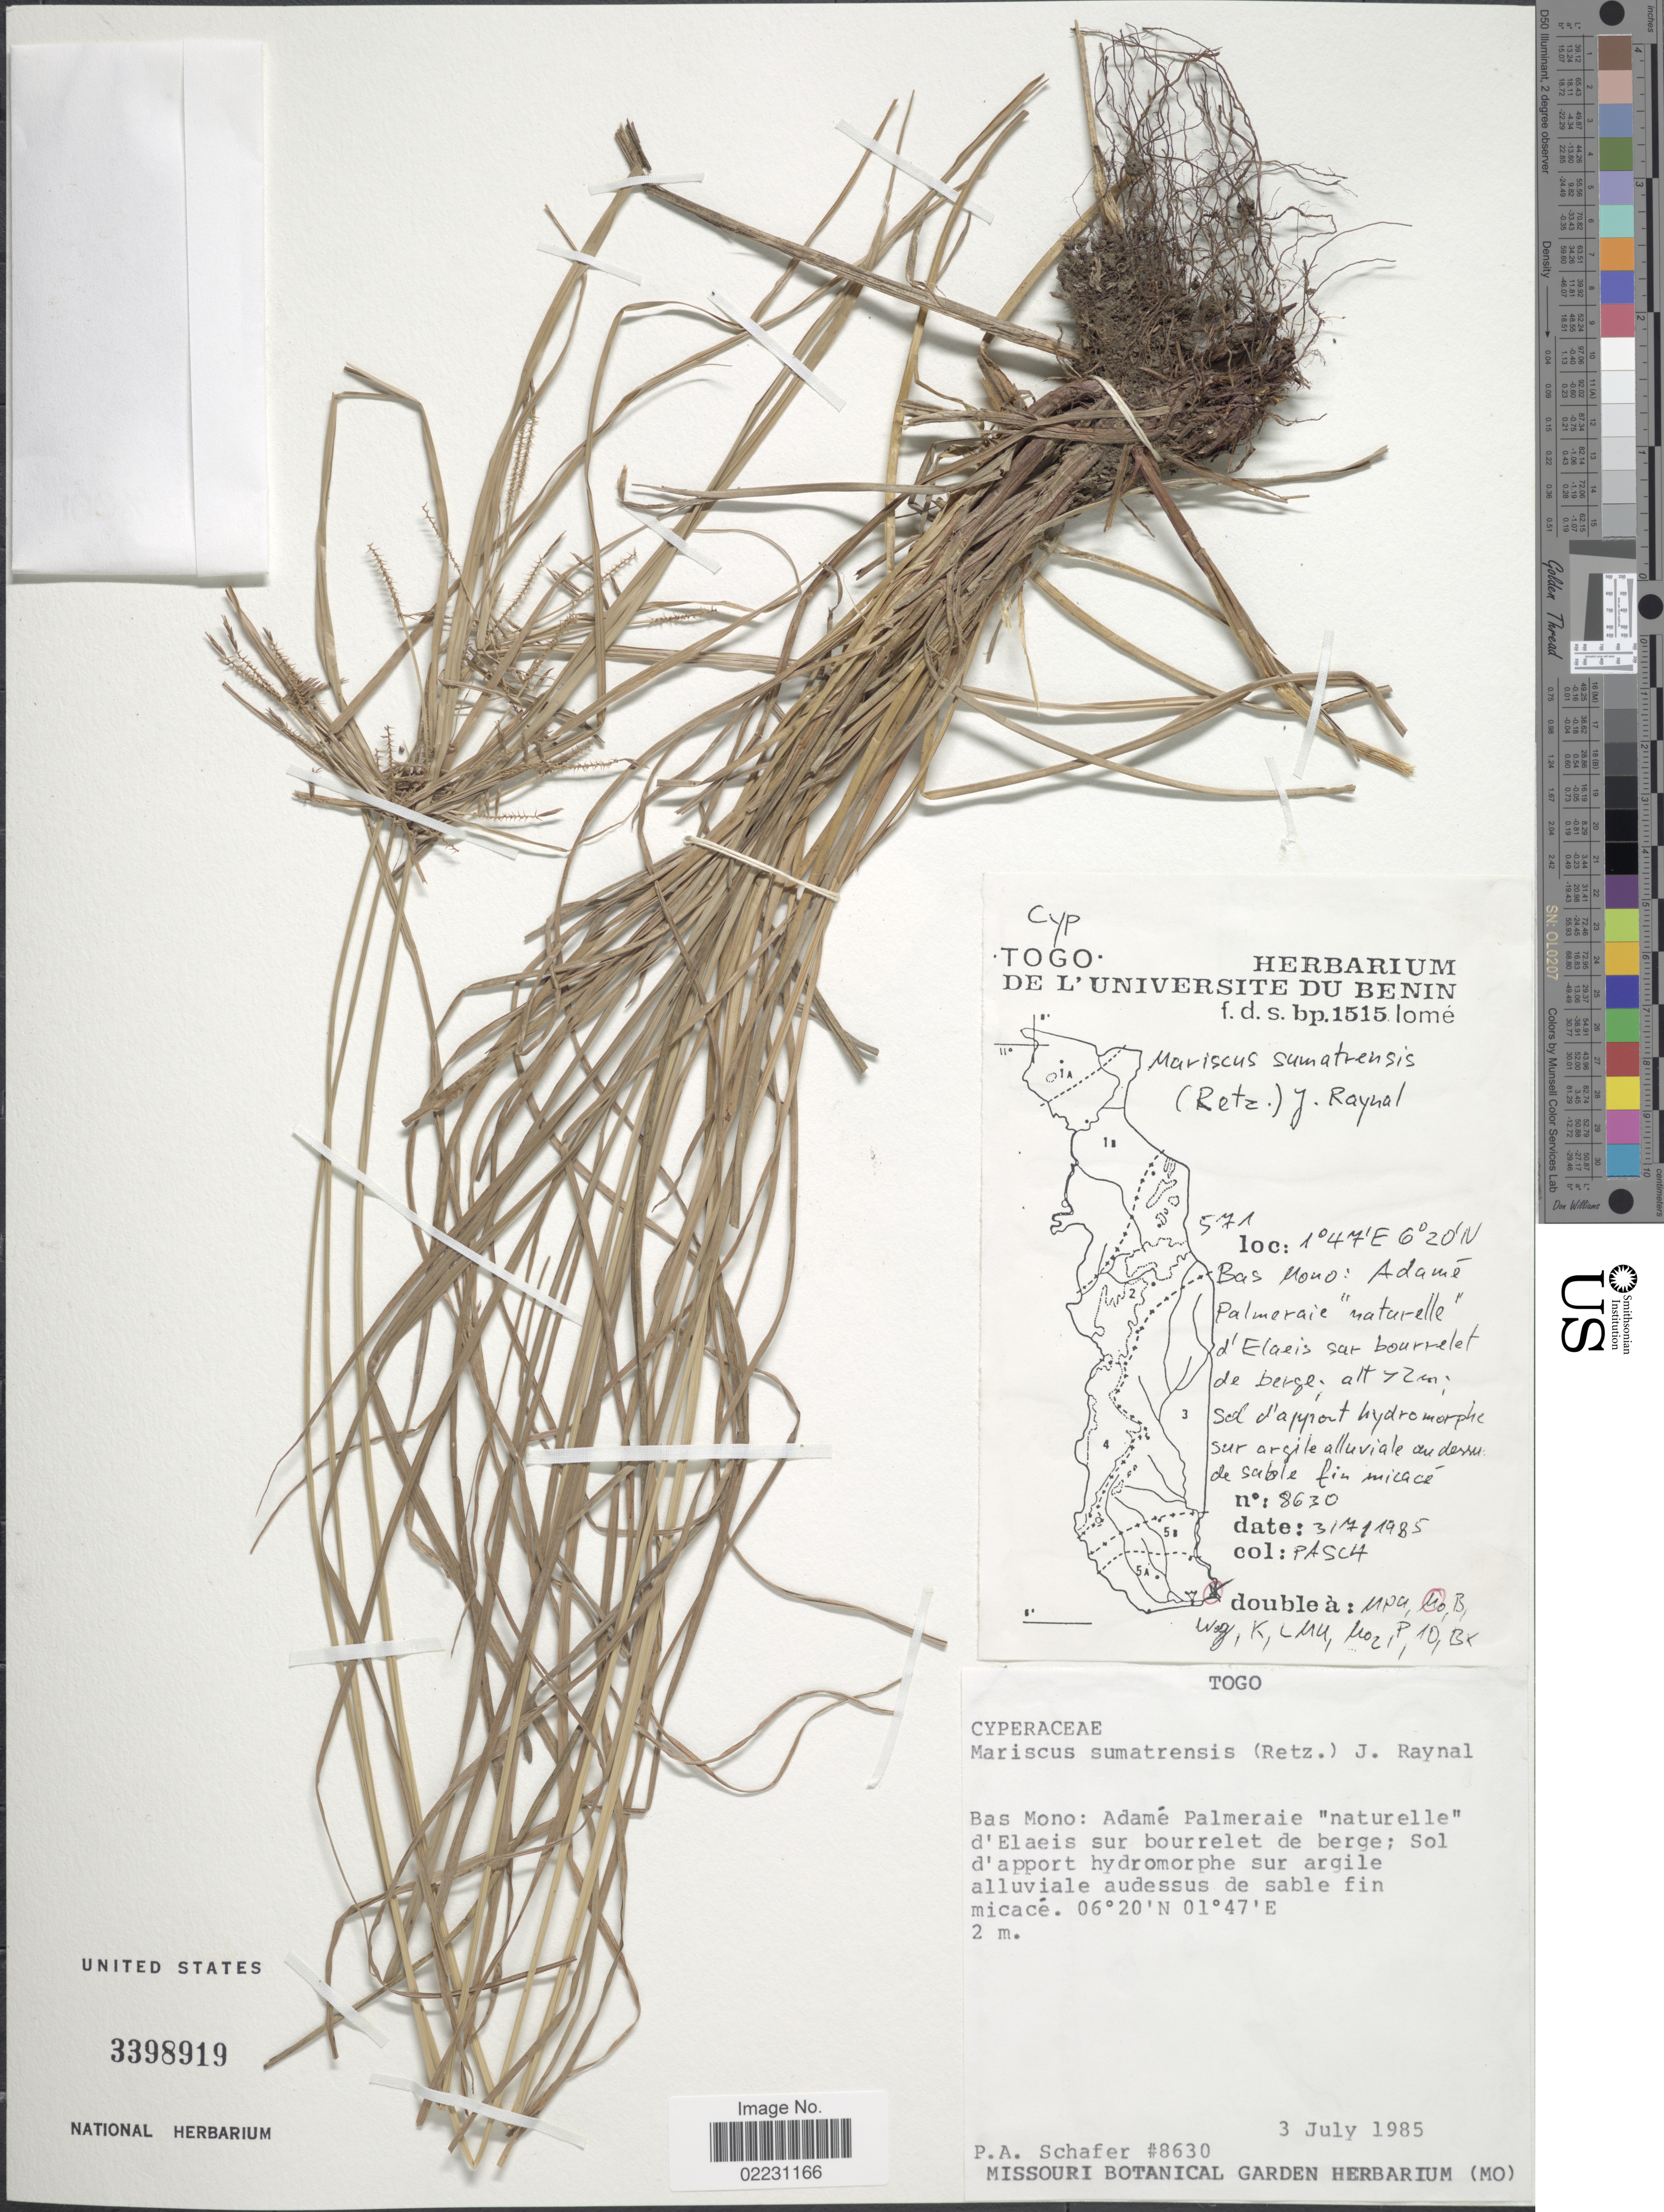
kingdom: Plantae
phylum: Tracheophyta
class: Liliopsida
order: Poales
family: Cyperaceae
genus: Cyperus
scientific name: Cyperus cyperoides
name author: (L.) Kuntze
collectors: P. Schafer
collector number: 8630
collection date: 1985-07-03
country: Togo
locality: Bas Mono: Adame Palmeraie "naturelle"d'Elaeis sur bourrelet de berge; Sol d'apport hydromorphe sur argile alluviale audessus de sable fin micace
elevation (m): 2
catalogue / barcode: US 3398919